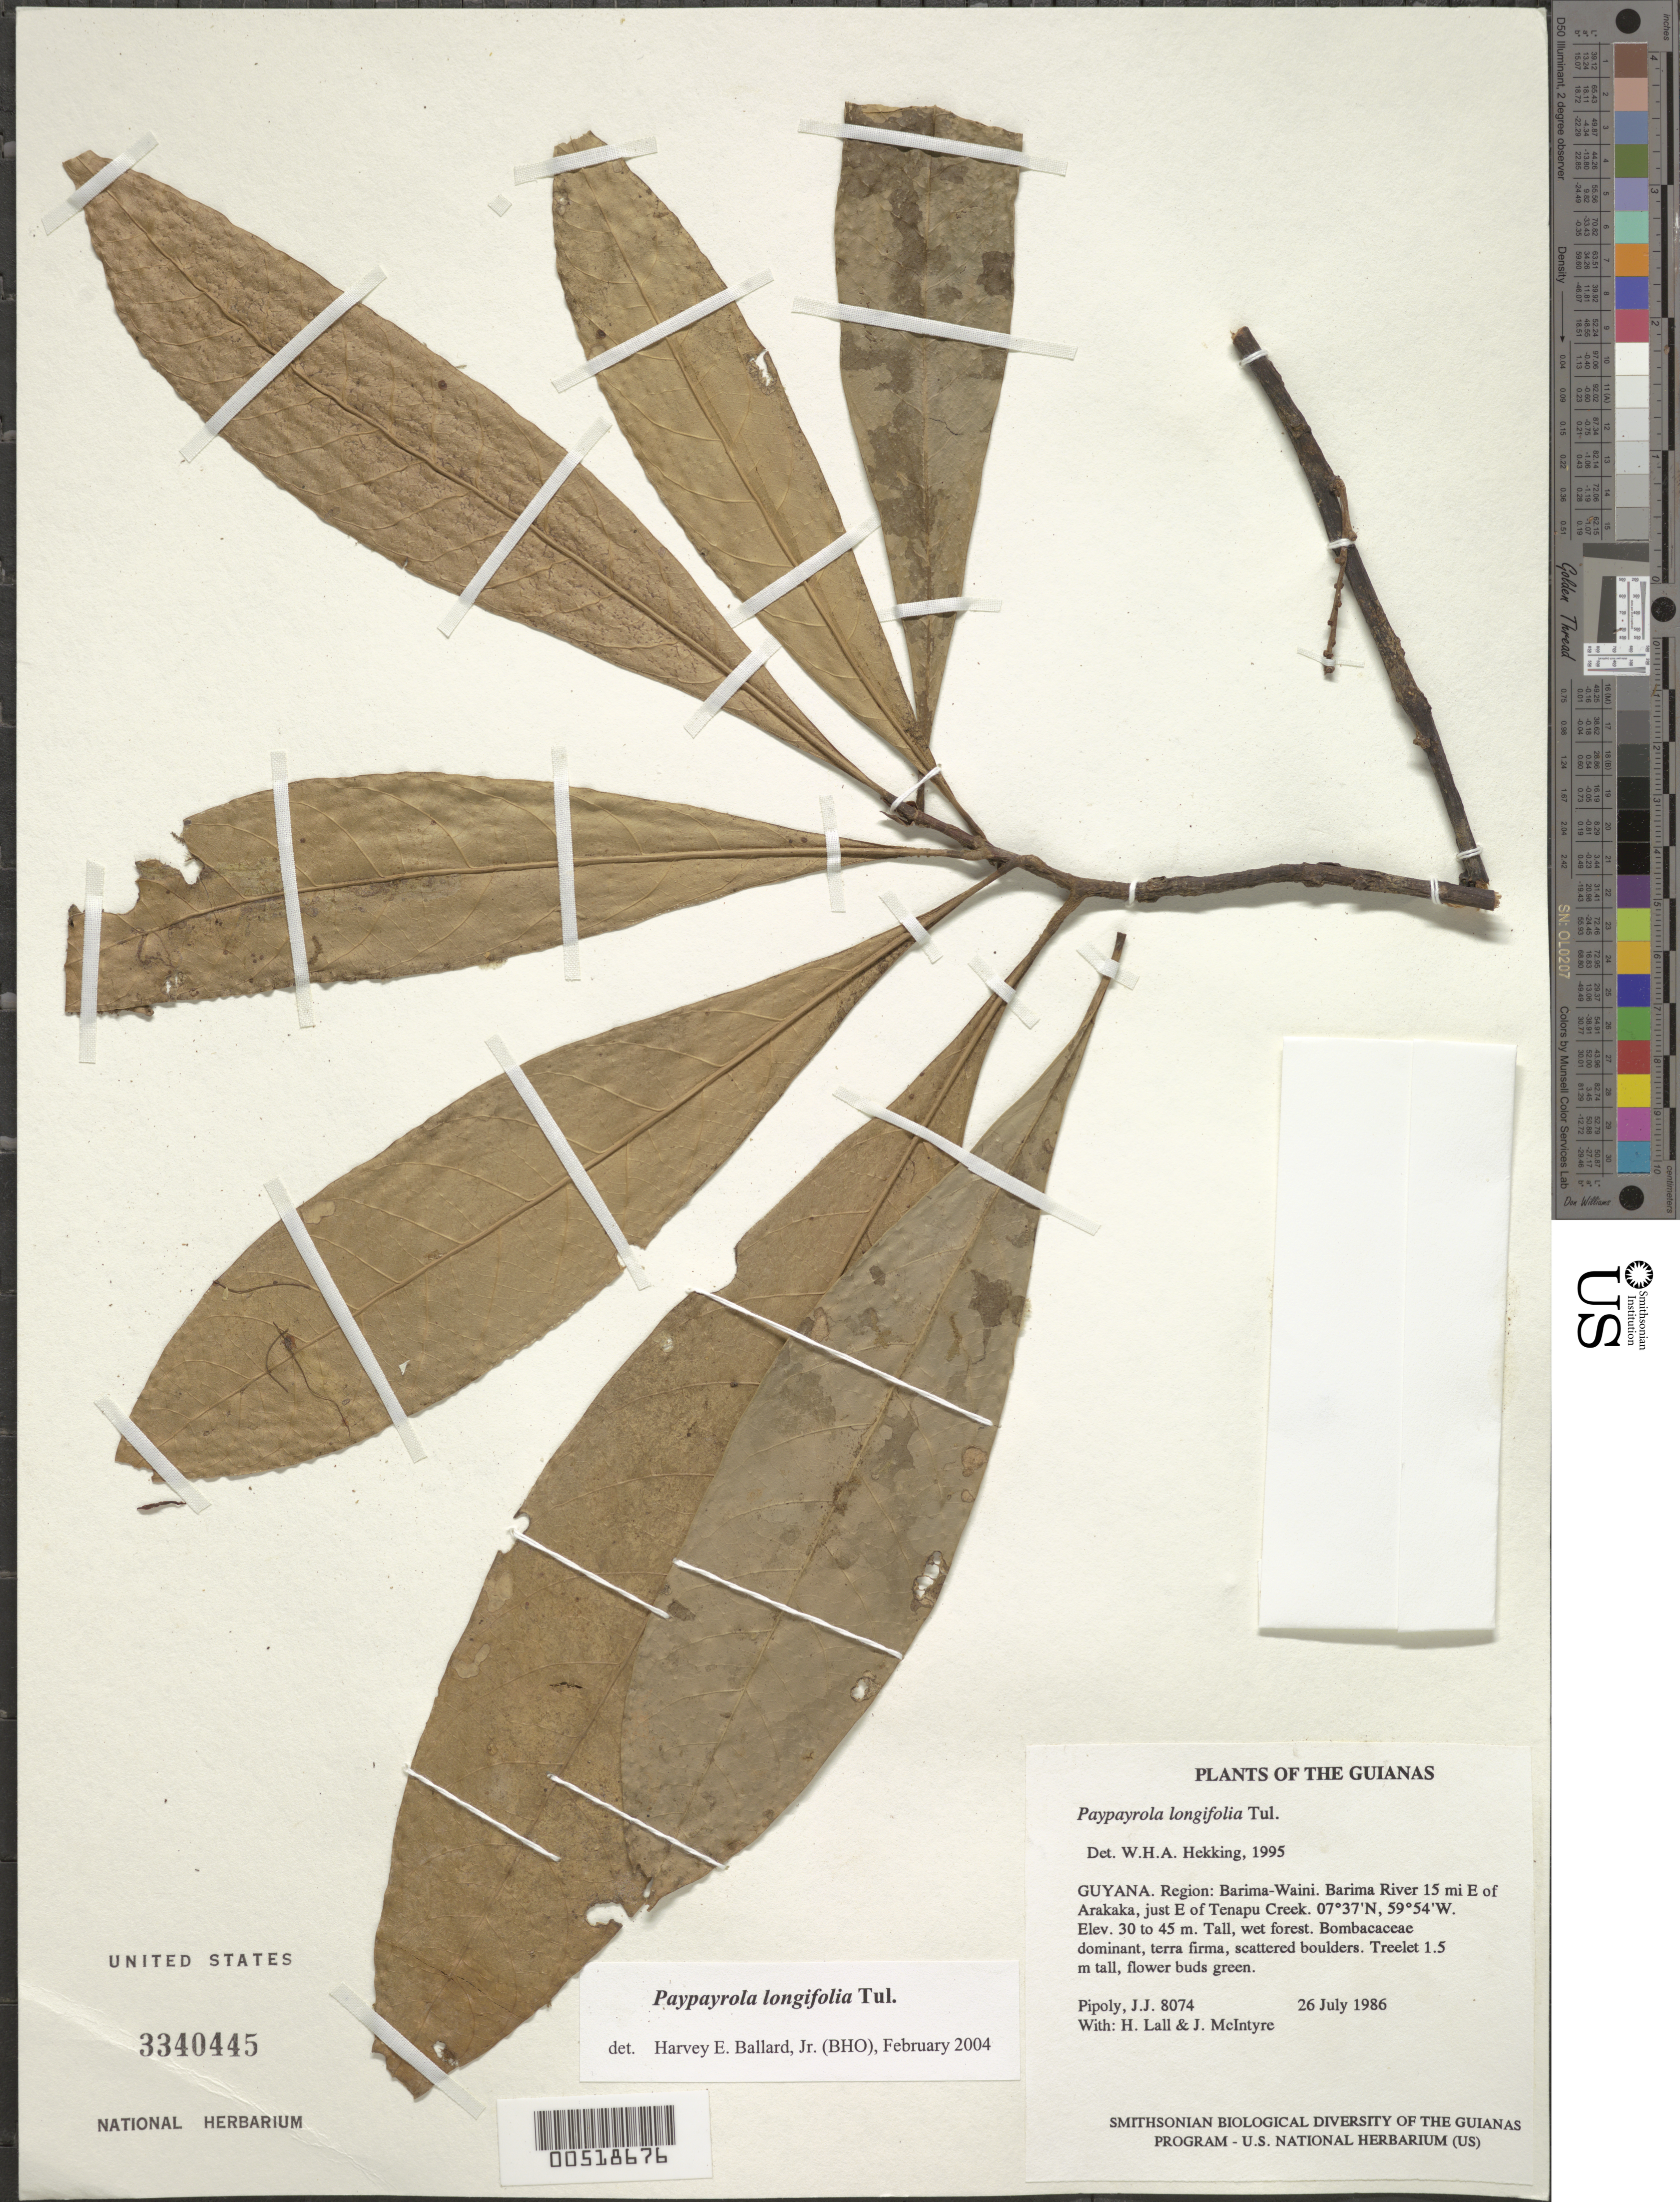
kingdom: Plantae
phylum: Tracheophyta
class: Magnoliopsida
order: Malpighiales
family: Violaceae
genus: Paypayrola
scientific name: Paypayrola longifolia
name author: Tul.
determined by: Ballard, Harvey E.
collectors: J. J. Pipoly, H. Lall & J. Mcintyre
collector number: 8074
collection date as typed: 26 July 1986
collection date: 1986-07-26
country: Guyana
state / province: Barima-Waini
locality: Barima River 15 mi E of Arakaka, just E of Tenapu Creek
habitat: Tall, wet forest. Bombacaceae dominant, terra firma, scattered boulders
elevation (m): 30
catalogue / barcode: US 3340445